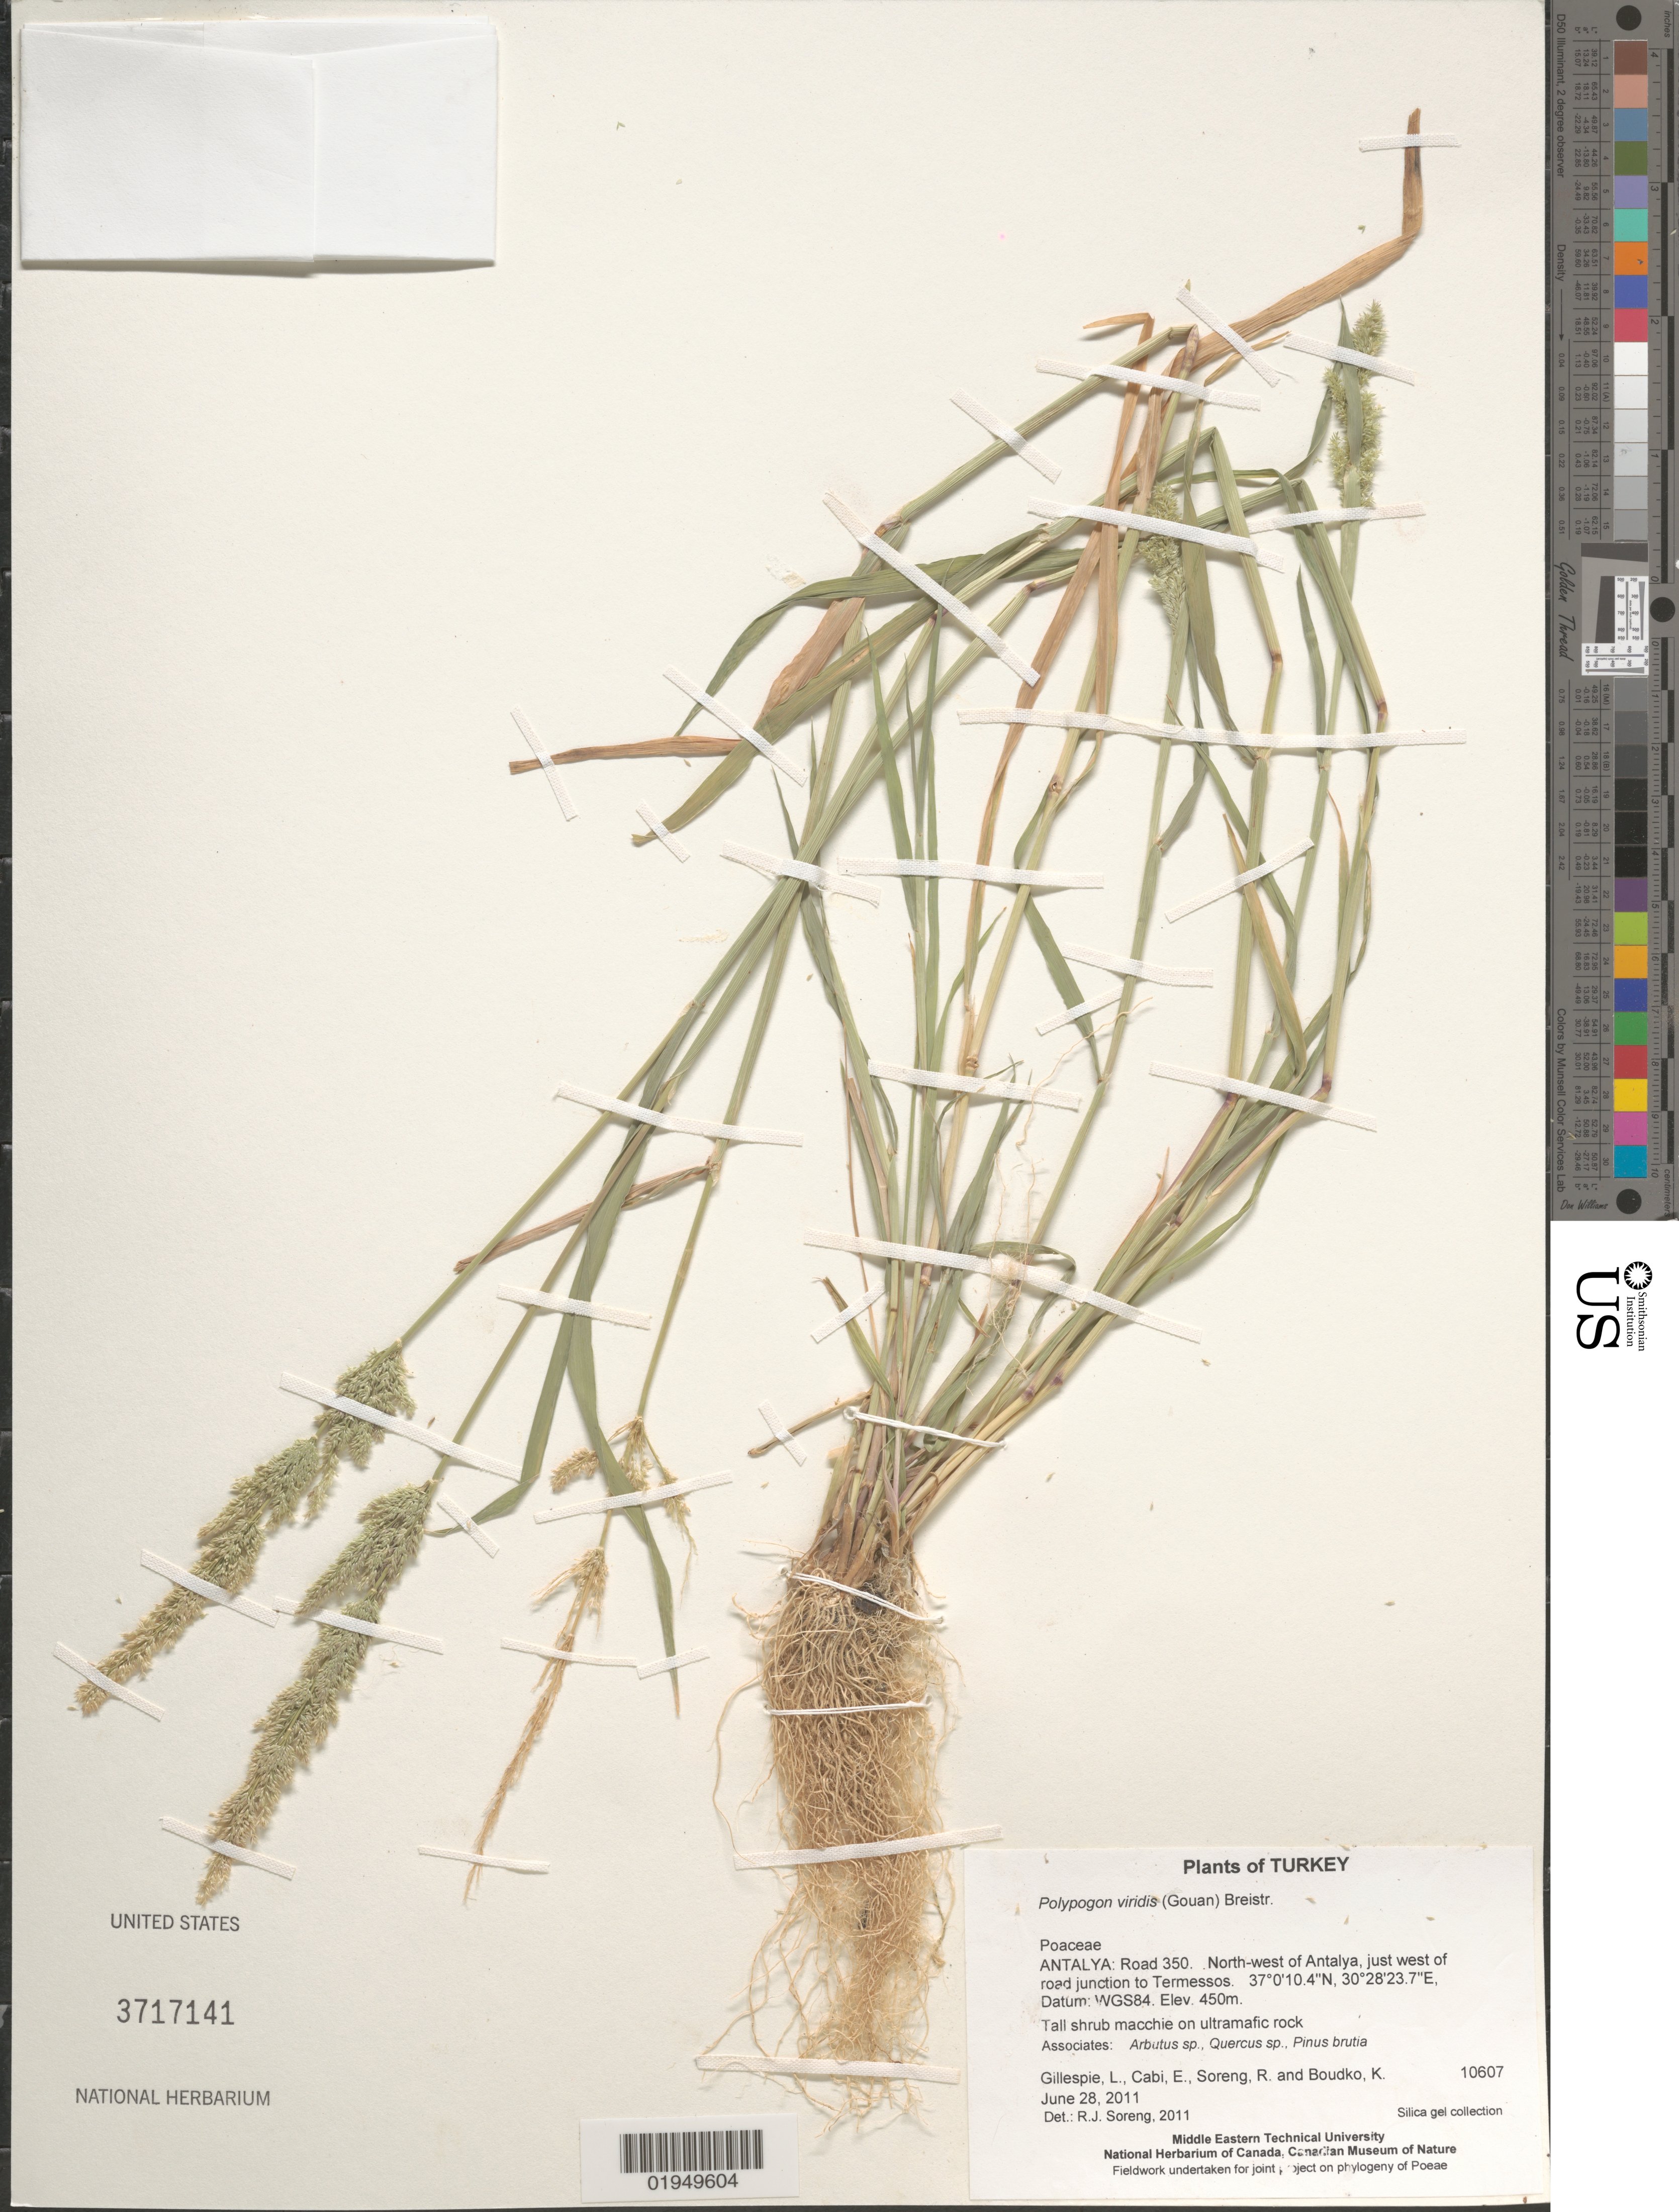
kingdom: Plantae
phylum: Tracheophyta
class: Liliopsida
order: Poales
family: Poaceae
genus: Polypogon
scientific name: Polypogon viridis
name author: (Gouan) Breistroffer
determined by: Soreng, Robert J., Research Associate (BOT), Smithsonian Institution - National Museum of Natural History (UNITED STATES)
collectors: L. J. Gillespie, E. Cabi, R. J. Soreng & K. Boudko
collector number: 10607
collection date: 2011-06-28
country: Turkey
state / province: Antalya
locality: Road 350. North-west of Antalya, just west of road junction to Termessos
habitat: Tall shrub macchie on ultramafic rock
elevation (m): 450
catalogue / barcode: US 3717141